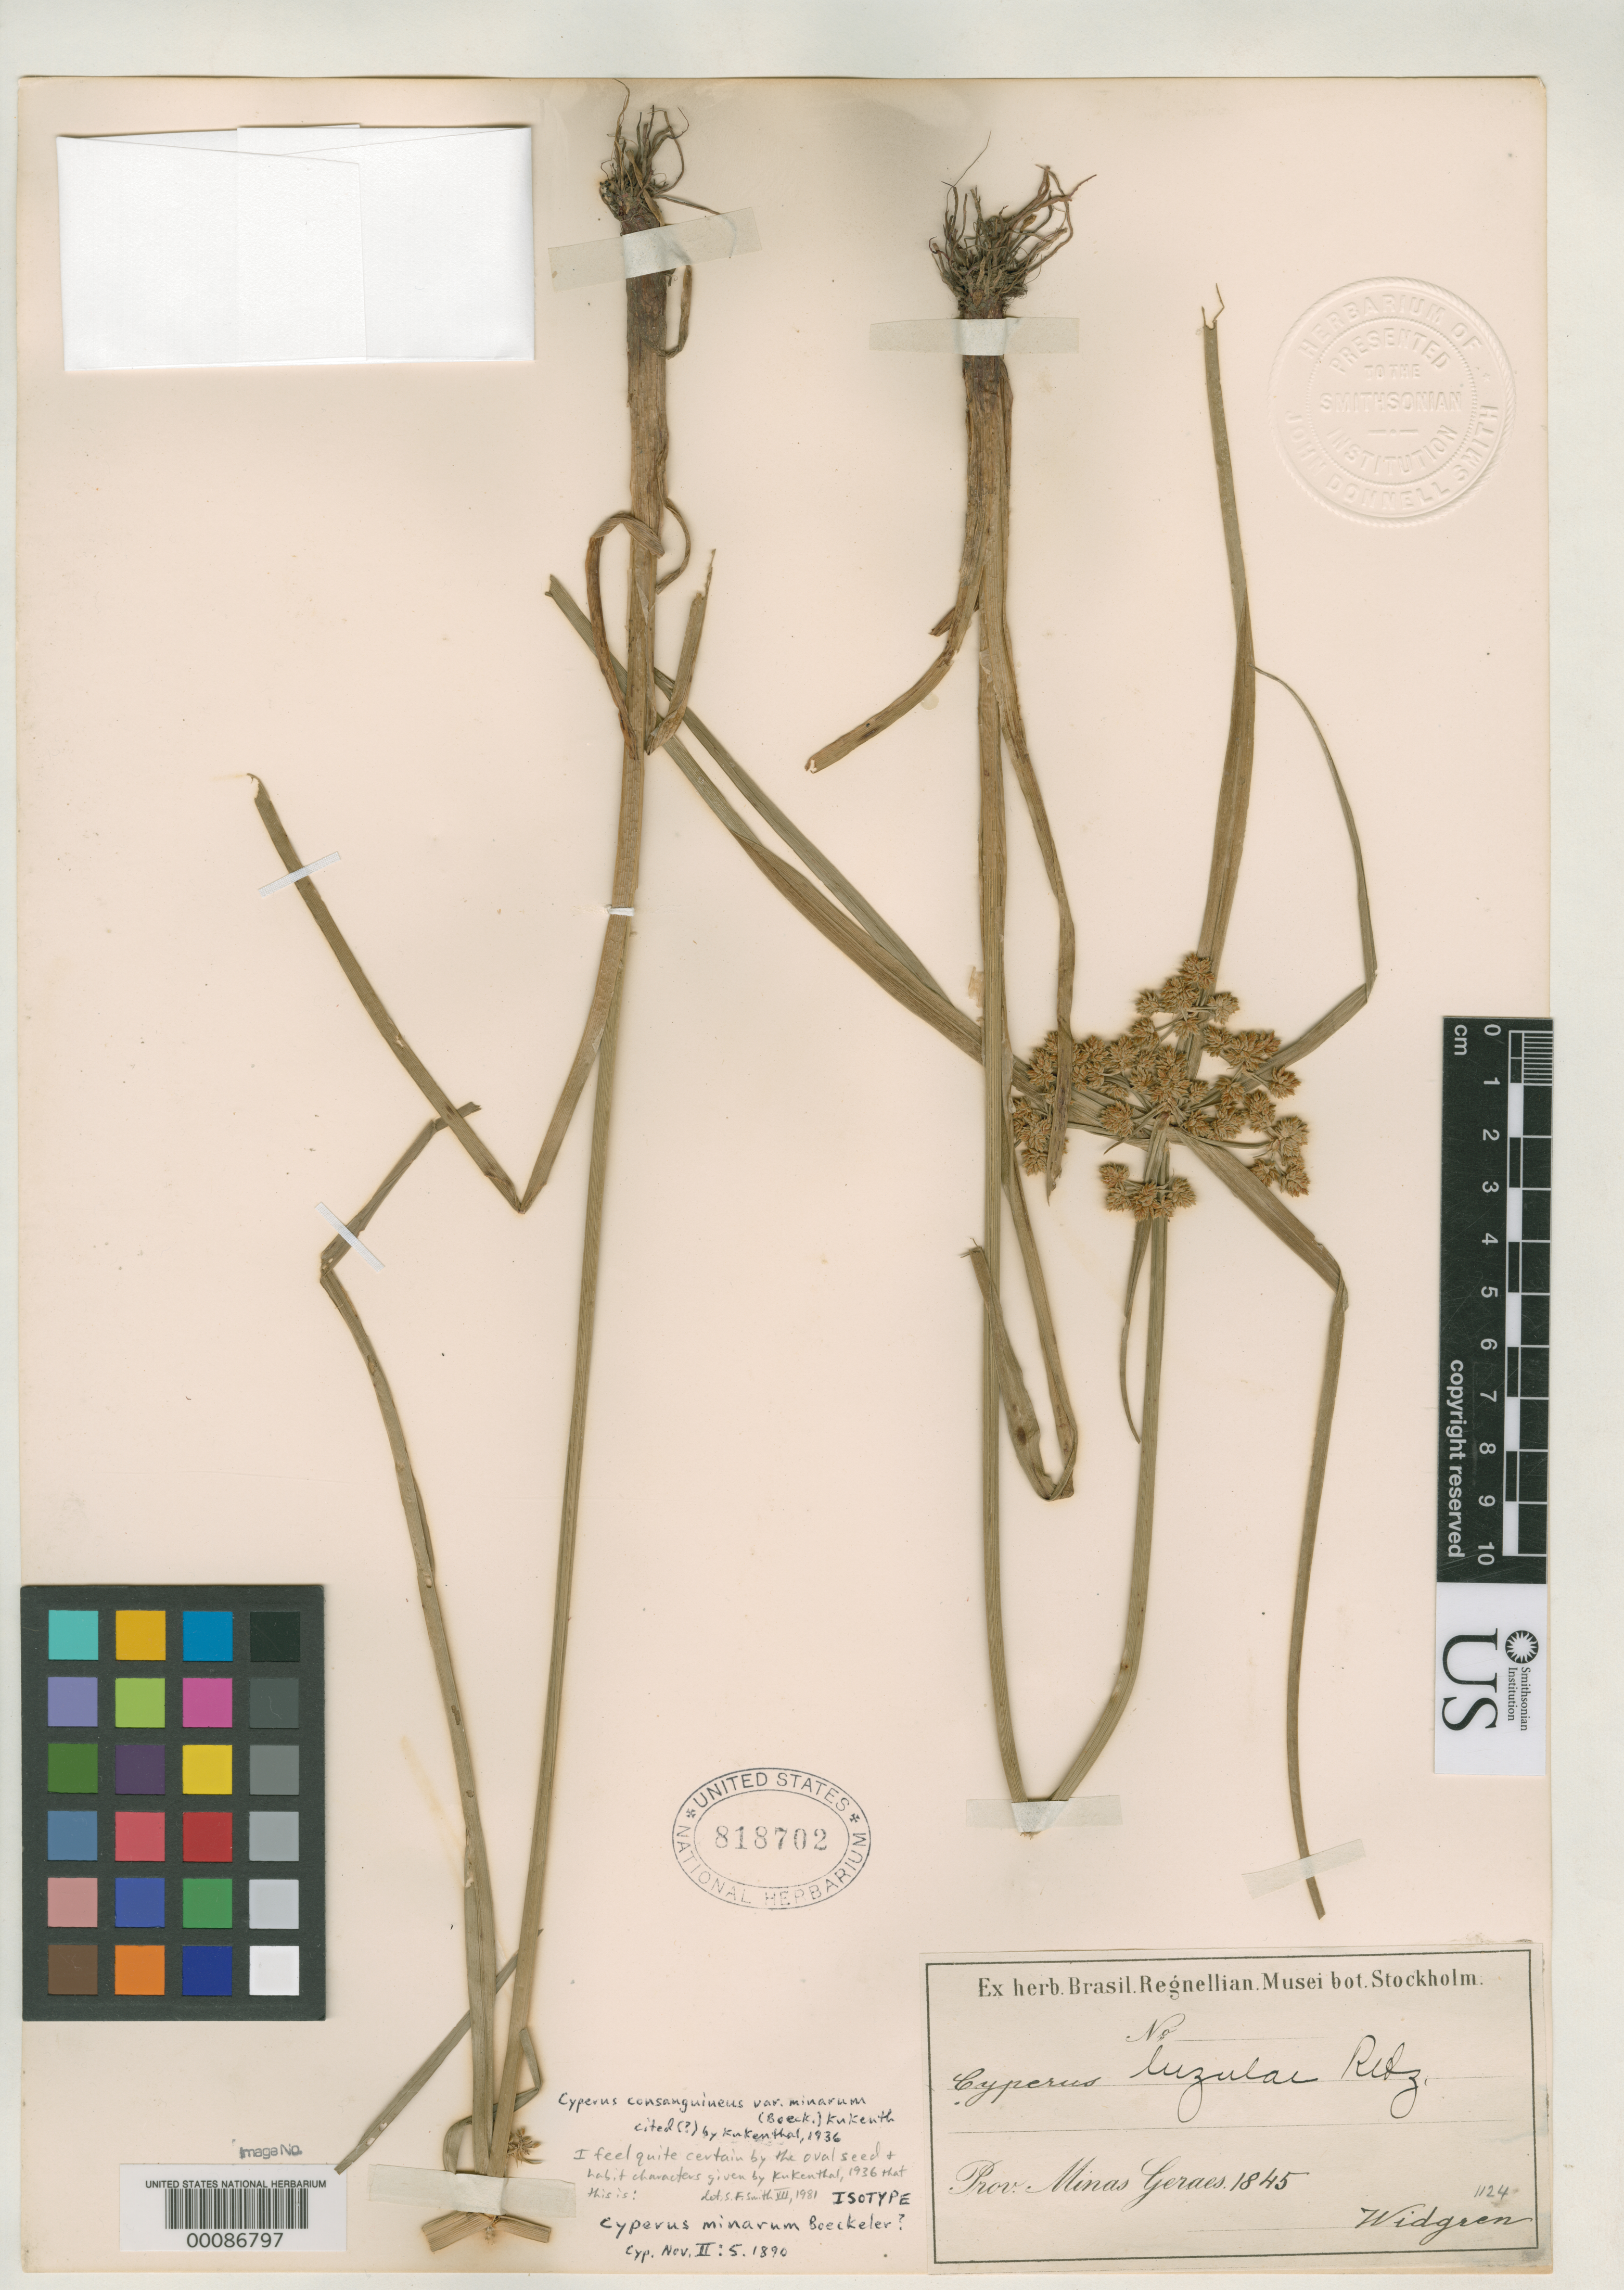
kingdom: Plantae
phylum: Tracheophyta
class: Liliopsida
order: Poales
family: Cyperaceae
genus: Cyperus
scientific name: Cyperus minarum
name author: Boeckeler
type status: Isotype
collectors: J. Widgren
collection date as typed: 1845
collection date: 1845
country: Brazil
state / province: Minas Gerais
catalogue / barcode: US 818702